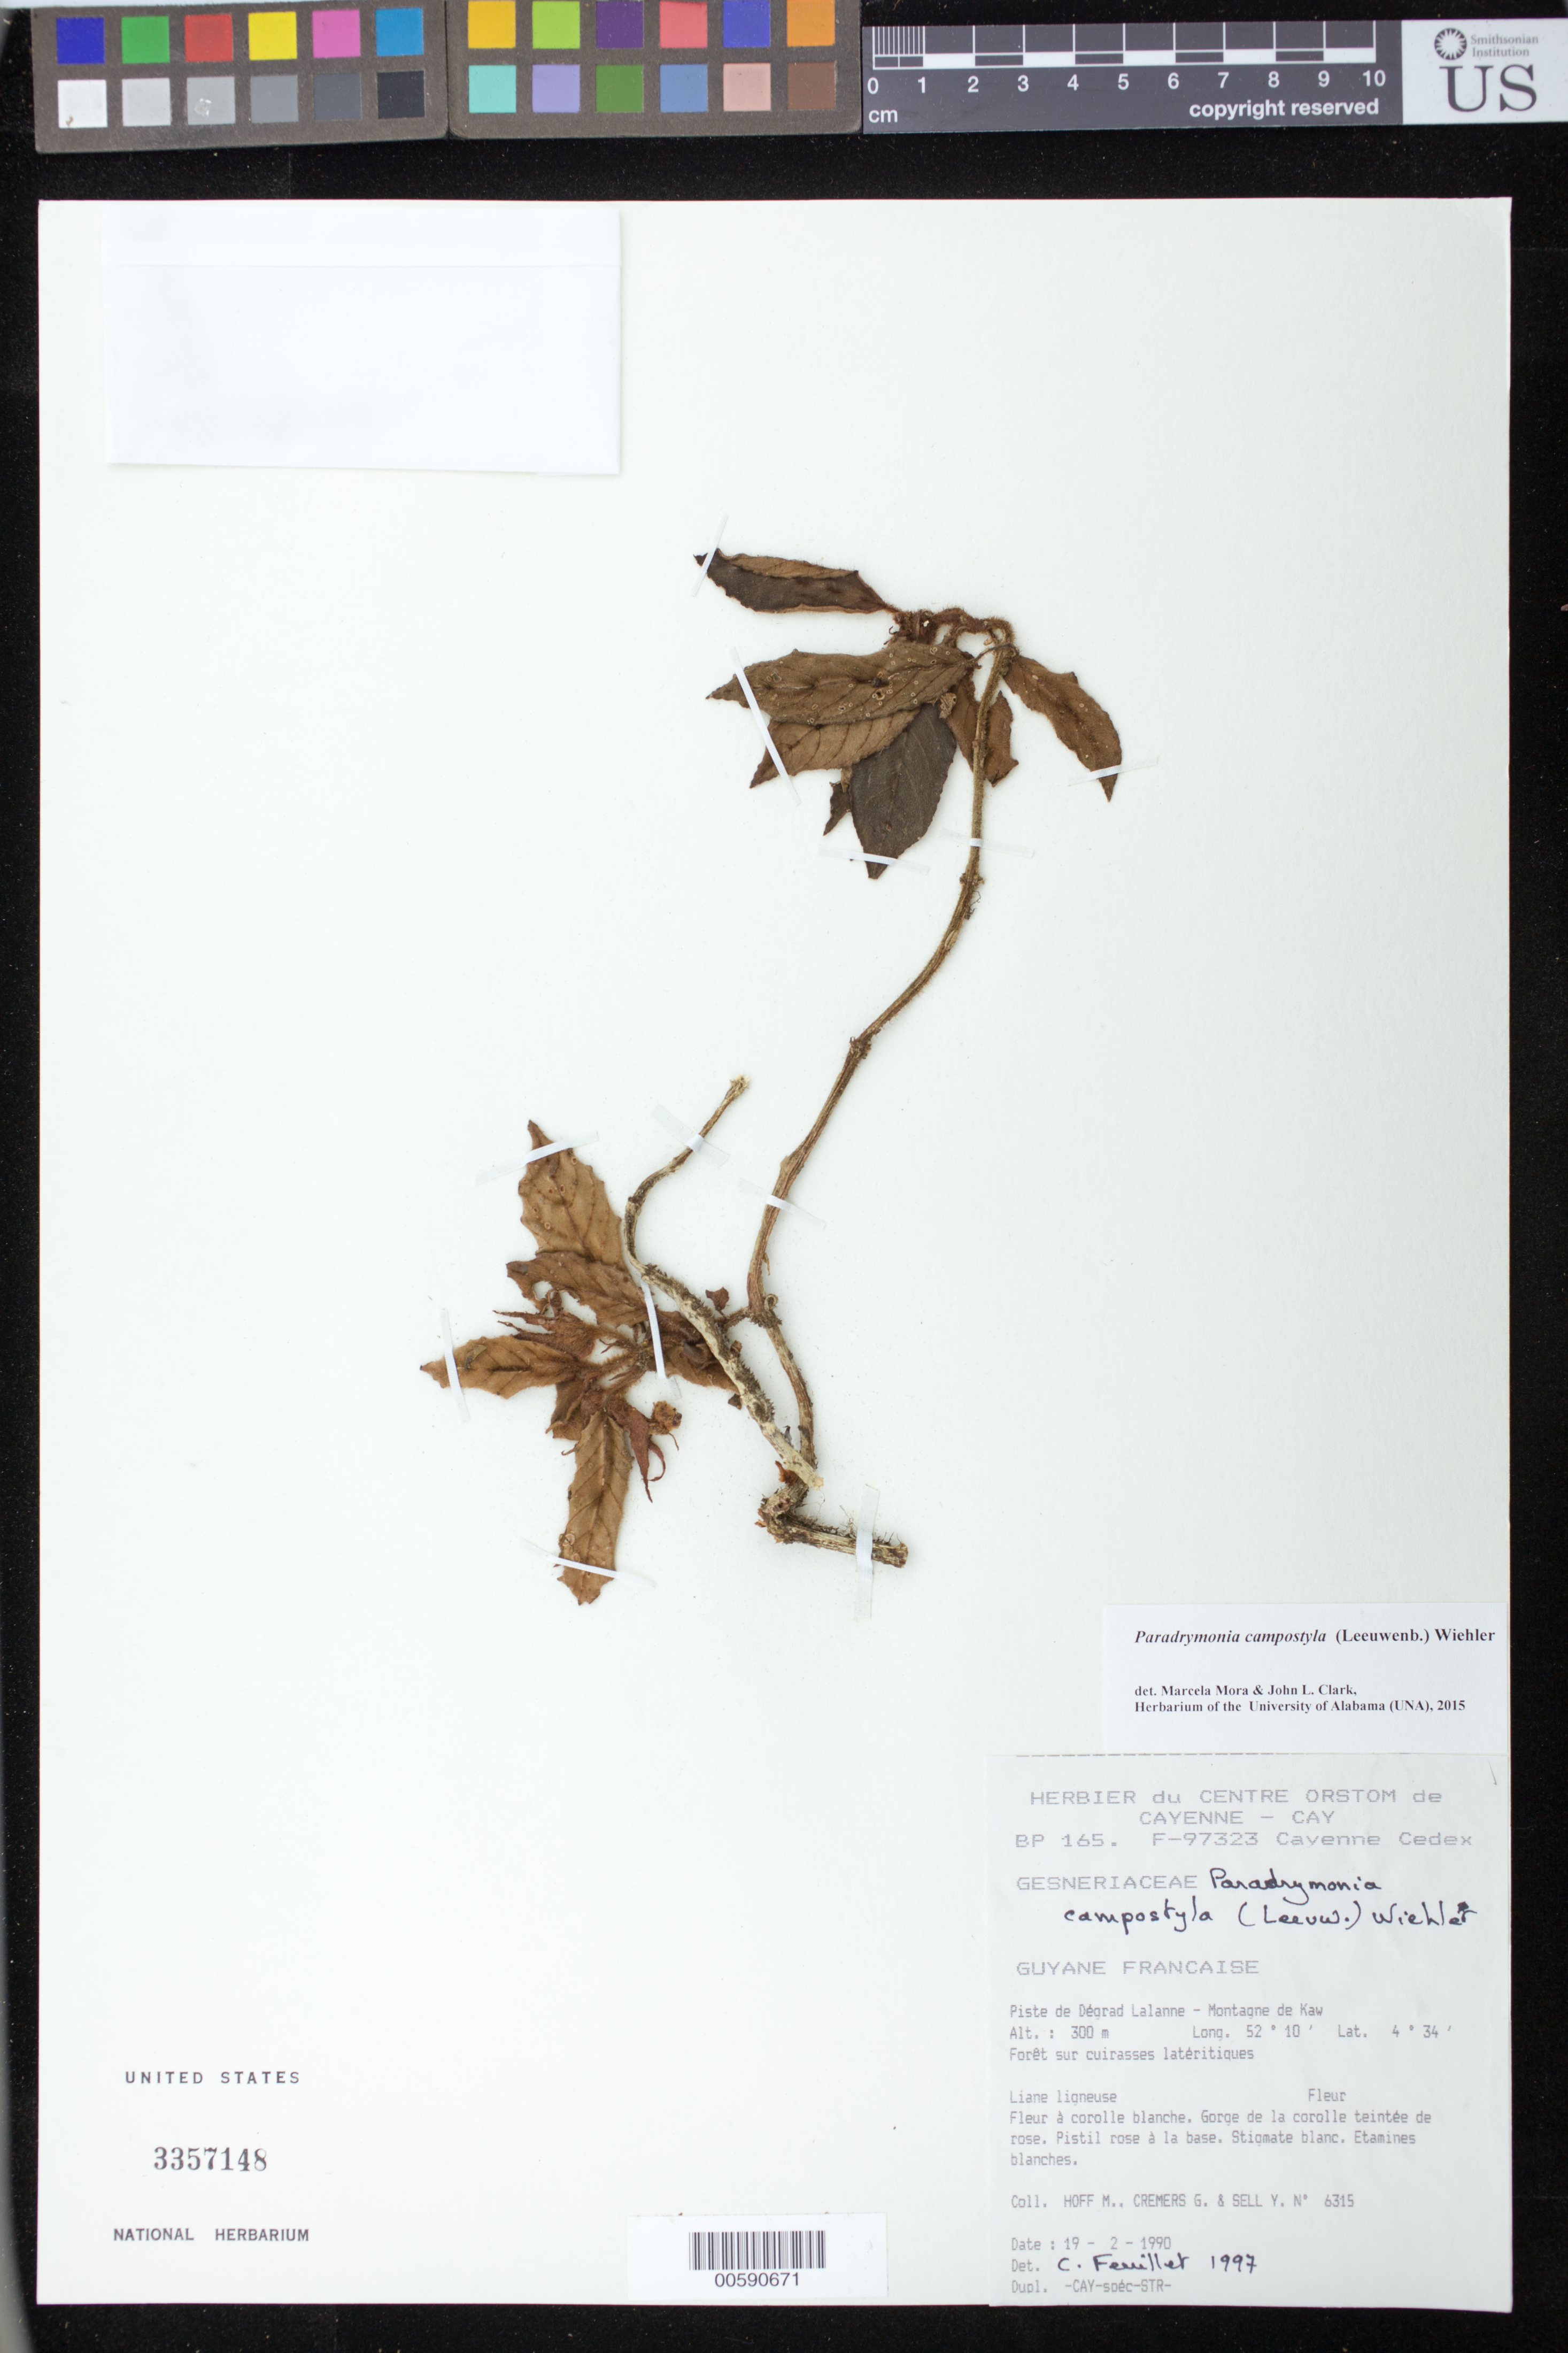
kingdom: Plantae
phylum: Tracheophyta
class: Magnoliopsida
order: Lamiales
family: Gesneriaceae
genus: Paradrymonia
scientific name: Paradrymonia campostyla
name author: (Leeuwenb.) Wiehler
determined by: Skog, Laurence E.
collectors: M. Hoff, G. Cremers & Y. Sell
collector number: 6315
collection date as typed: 19 Feb 1990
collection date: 1990-02-19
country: French Guiana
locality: Piste de Dégrad Lalanne, Montagne de Kaw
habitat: Forêt sur cuirasses latéritiques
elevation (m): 300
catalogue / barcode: US 3357148